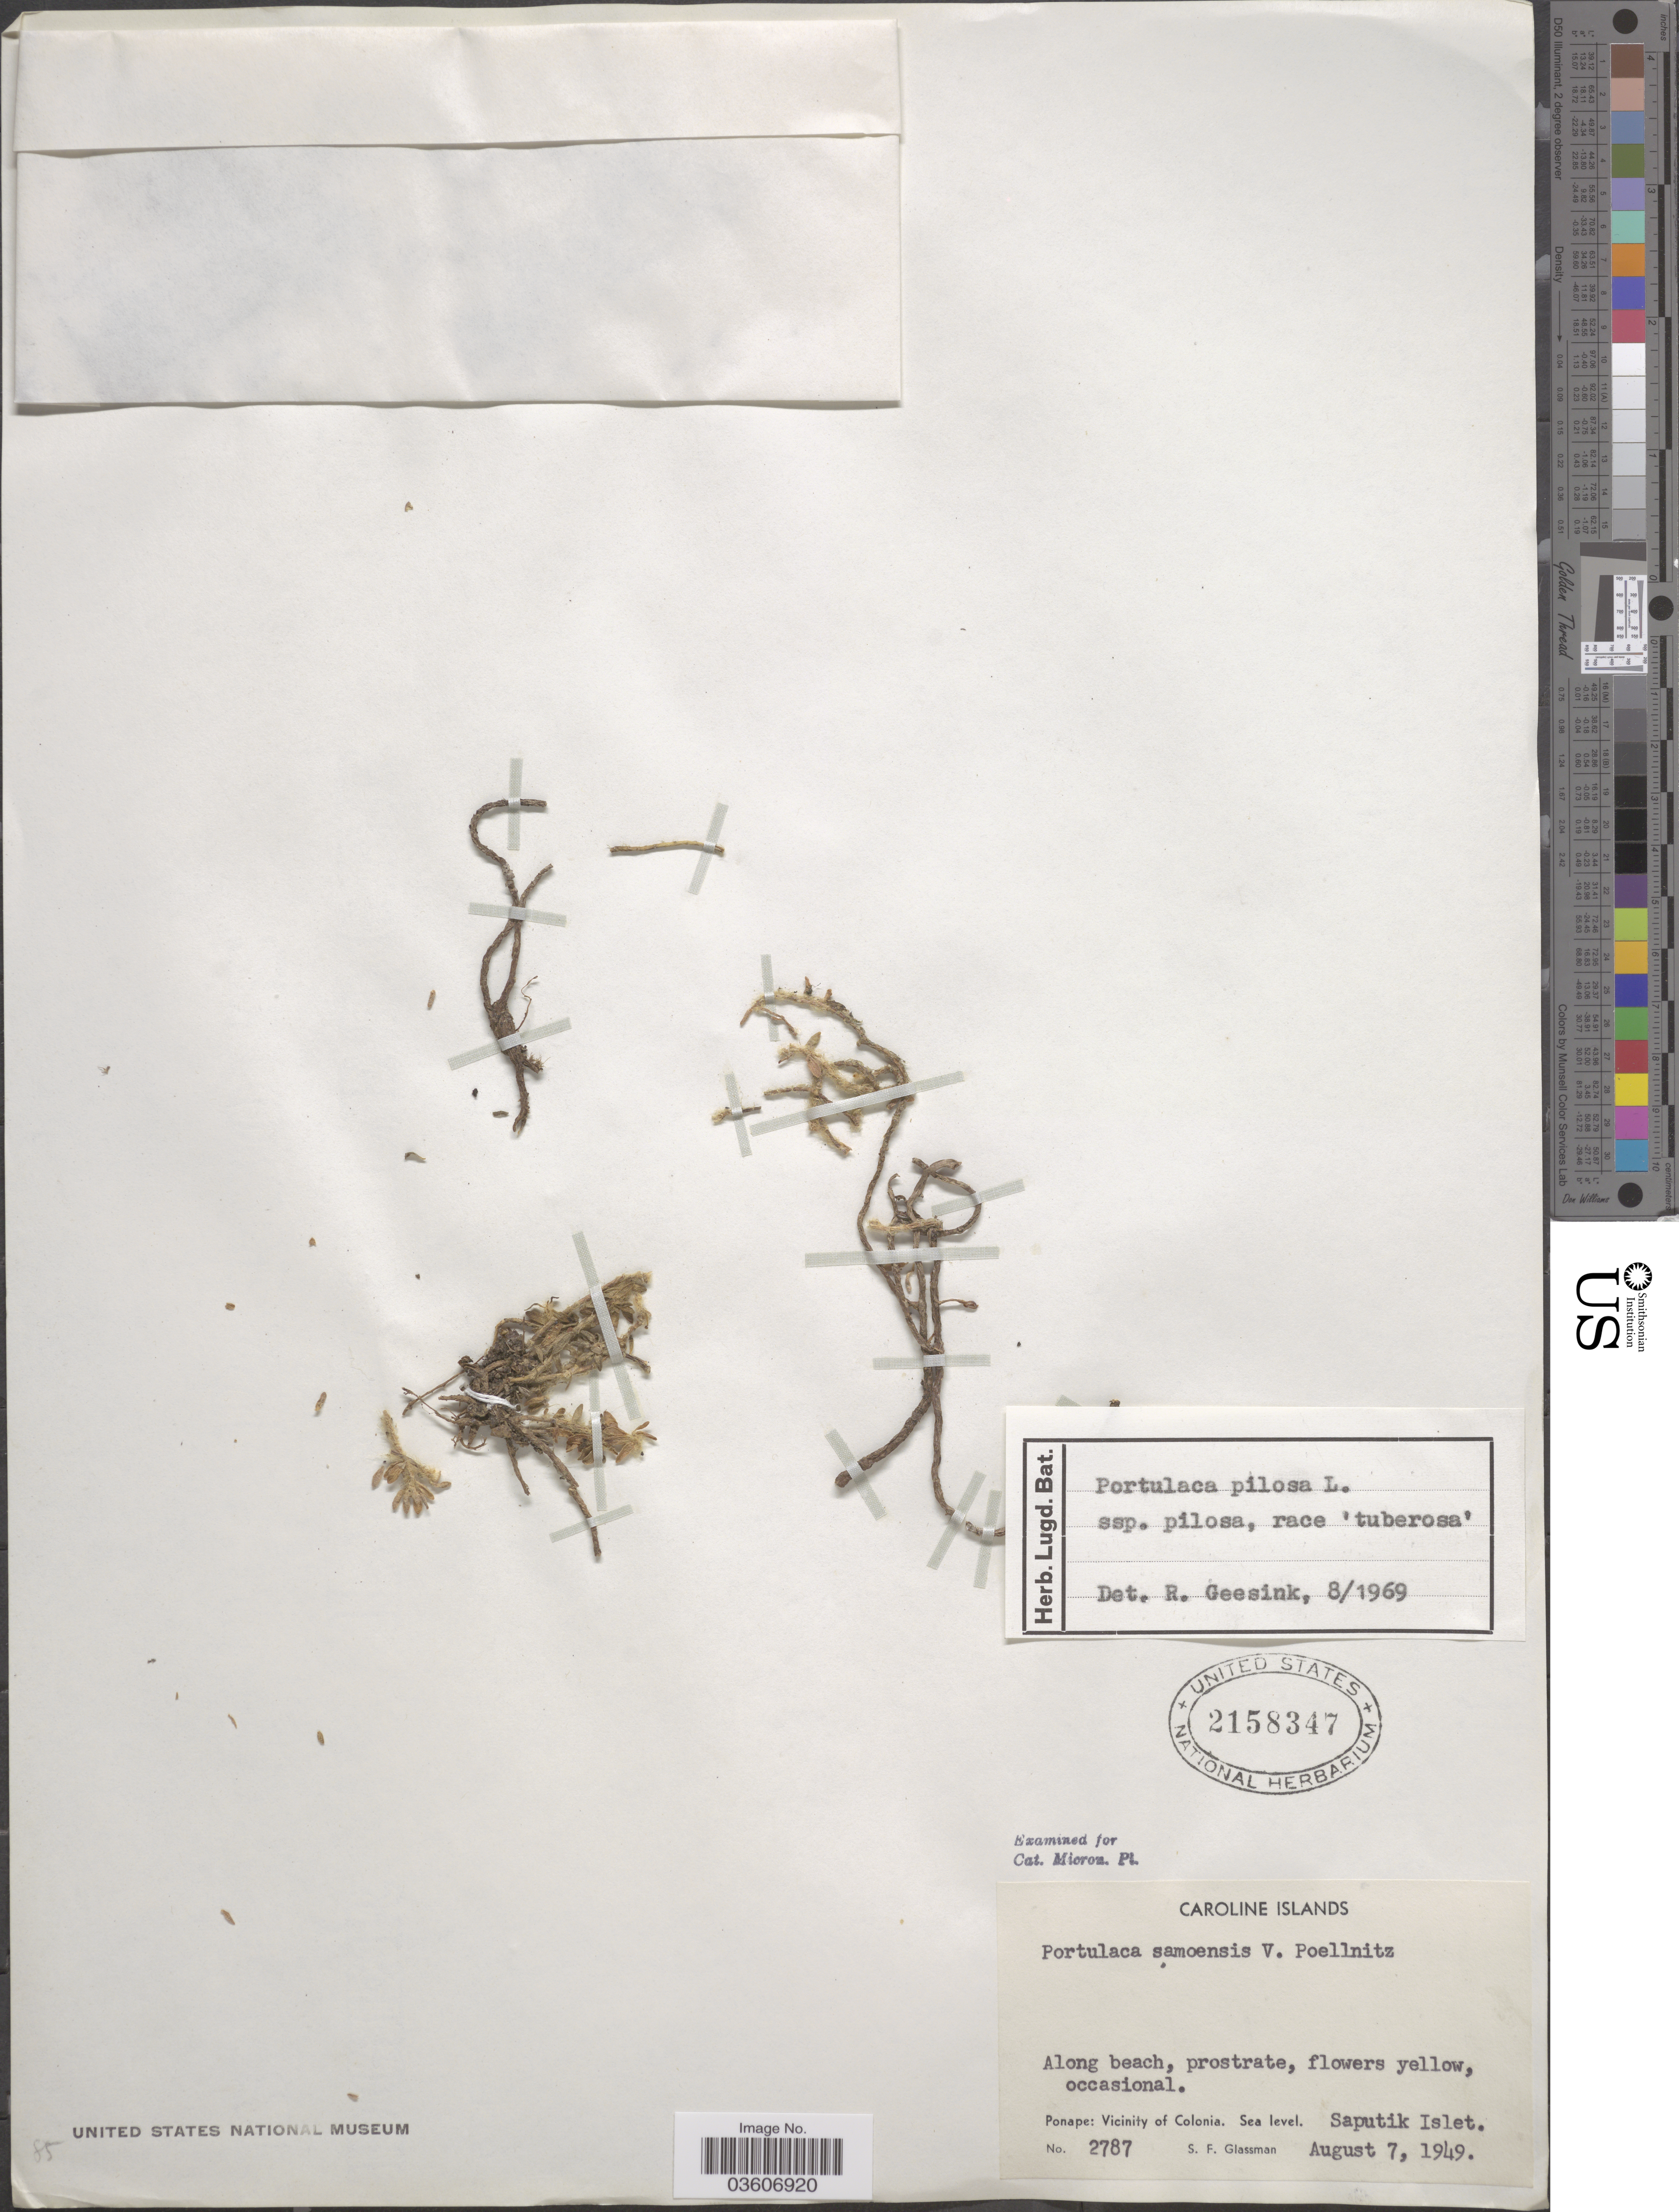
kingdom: Plantae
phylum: Tracheophyta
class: Magnoliopsida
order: Caryophyllales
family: Portulacaceae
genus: Portulaca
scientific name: Portulaca australis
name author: Endl.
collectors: S. F. Glassman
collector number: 2787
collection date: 1949-08-07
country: Micronesia, Federated States of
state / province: Pohnpei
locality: Caroline Islands. Along beach. Ponape: Vicinity of Colonia. Saputik Islet.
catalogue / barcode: US 2158347